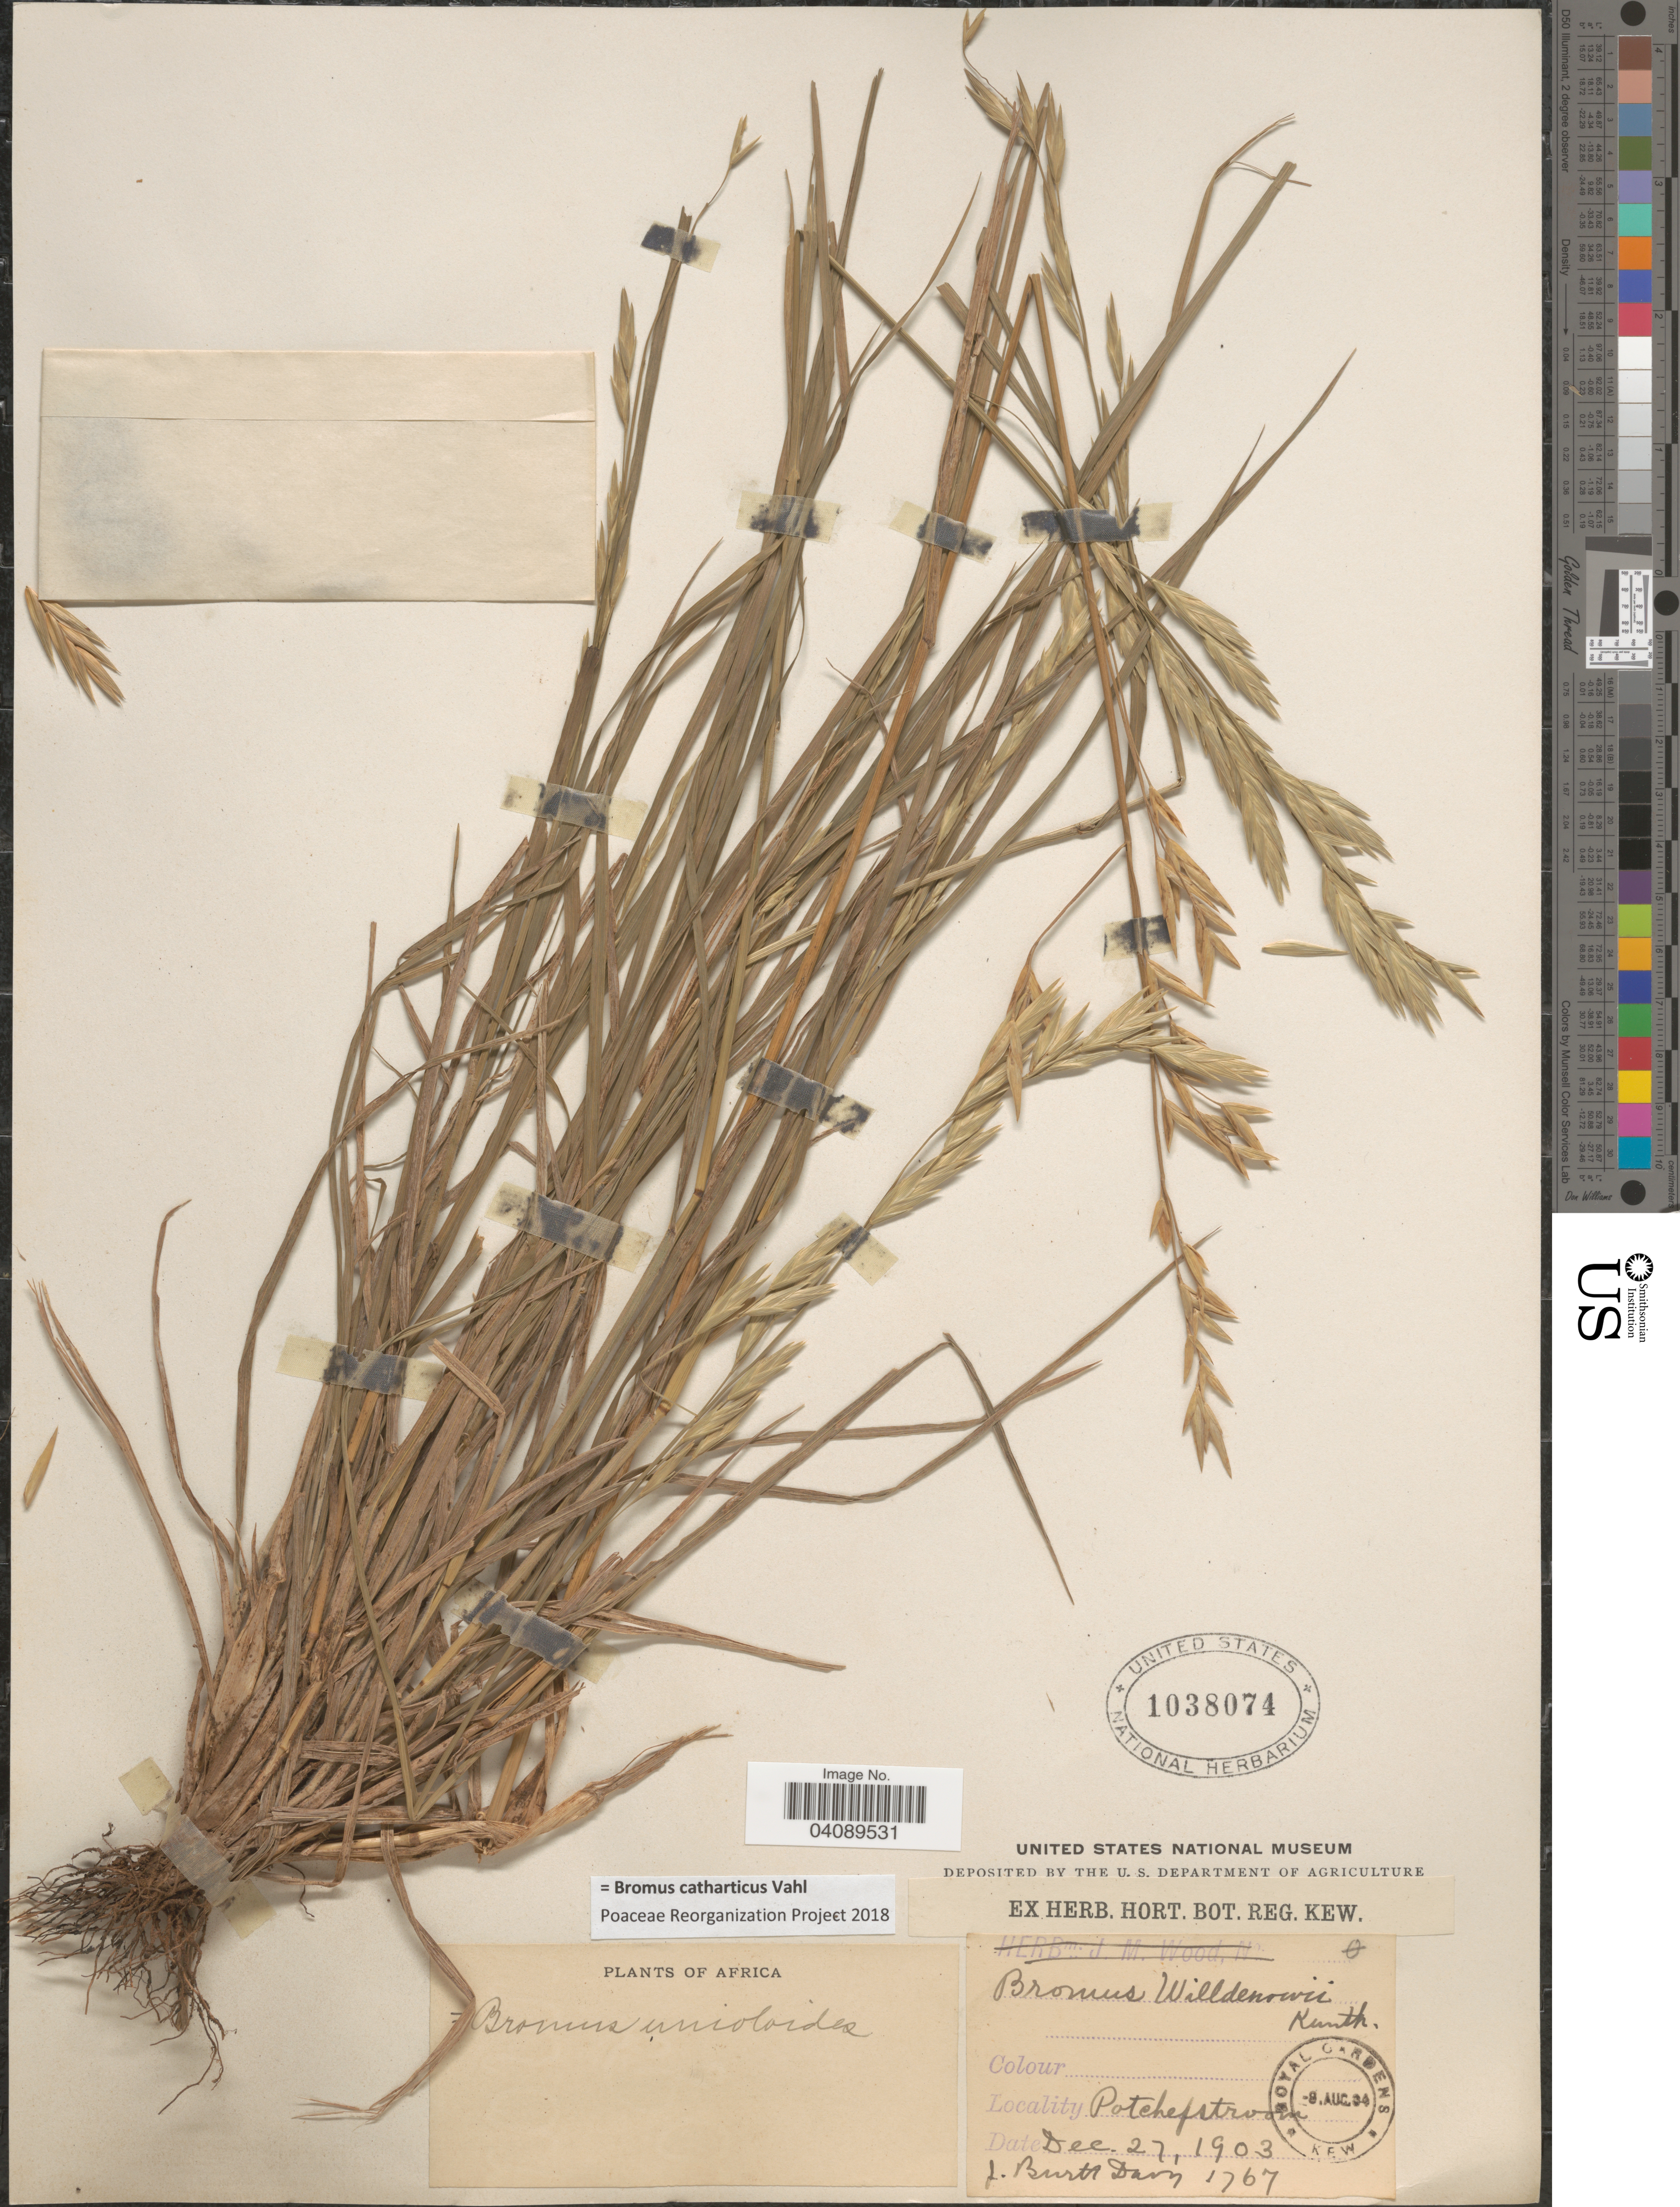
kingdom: Plantae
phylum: Tracheophyta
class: Liliopsida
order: Poales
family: Poaceae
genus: Bromus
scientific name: Bromus catharticus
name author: Vahl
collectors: J. Burtt Davy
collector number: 1767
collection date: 1903-12-27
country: South Africa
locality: Africa. Potchefstroom.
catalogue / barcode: US 1038074